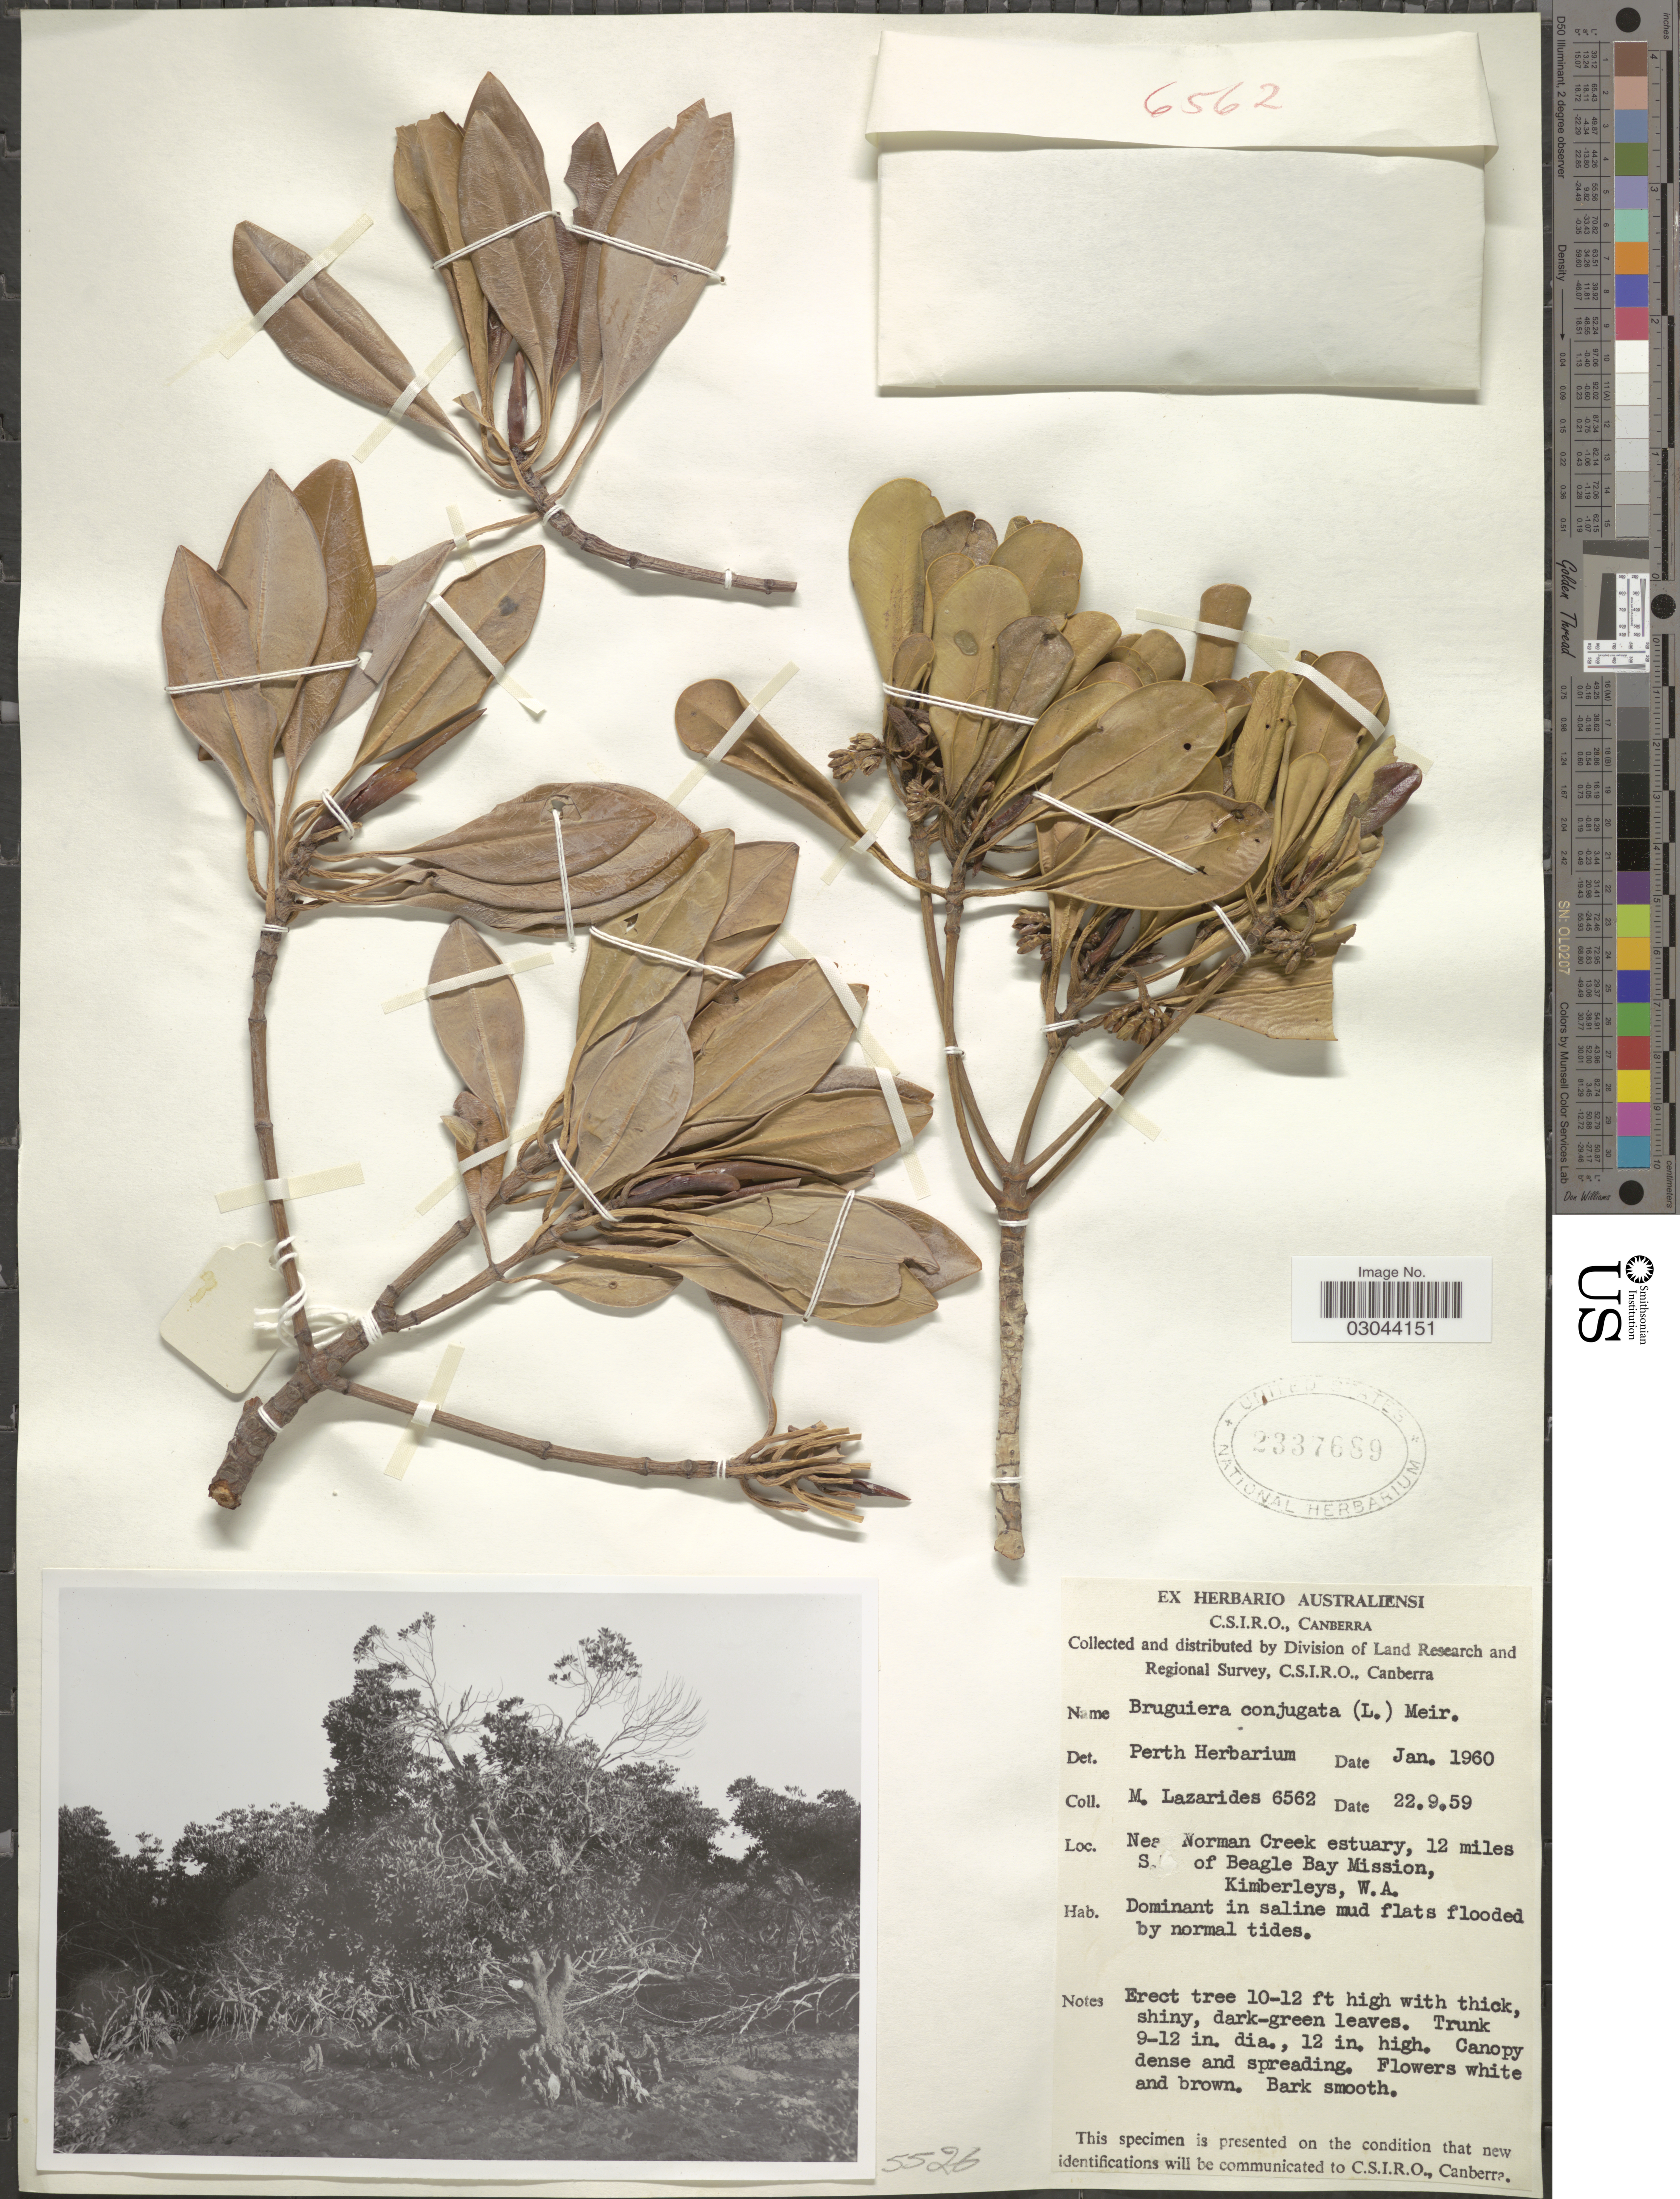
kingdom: Plantae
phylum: Tracheophyta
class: Magnoliopsida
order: Malpighiales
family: Rhizophoraceae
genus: Ceriops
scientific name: Ceriops tagal var. australis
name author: C.T. White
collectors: M. Lazarides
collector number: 6562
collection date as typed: Transcribed d/m/y: 22/9/59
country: Australia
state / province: Western Australia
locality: Nea [illegible text] Norman Creek estuary, 12 miles S. [illegible text] of Beagle Bay Mission, Kimberleys, W. A.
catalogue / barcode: US 2337689